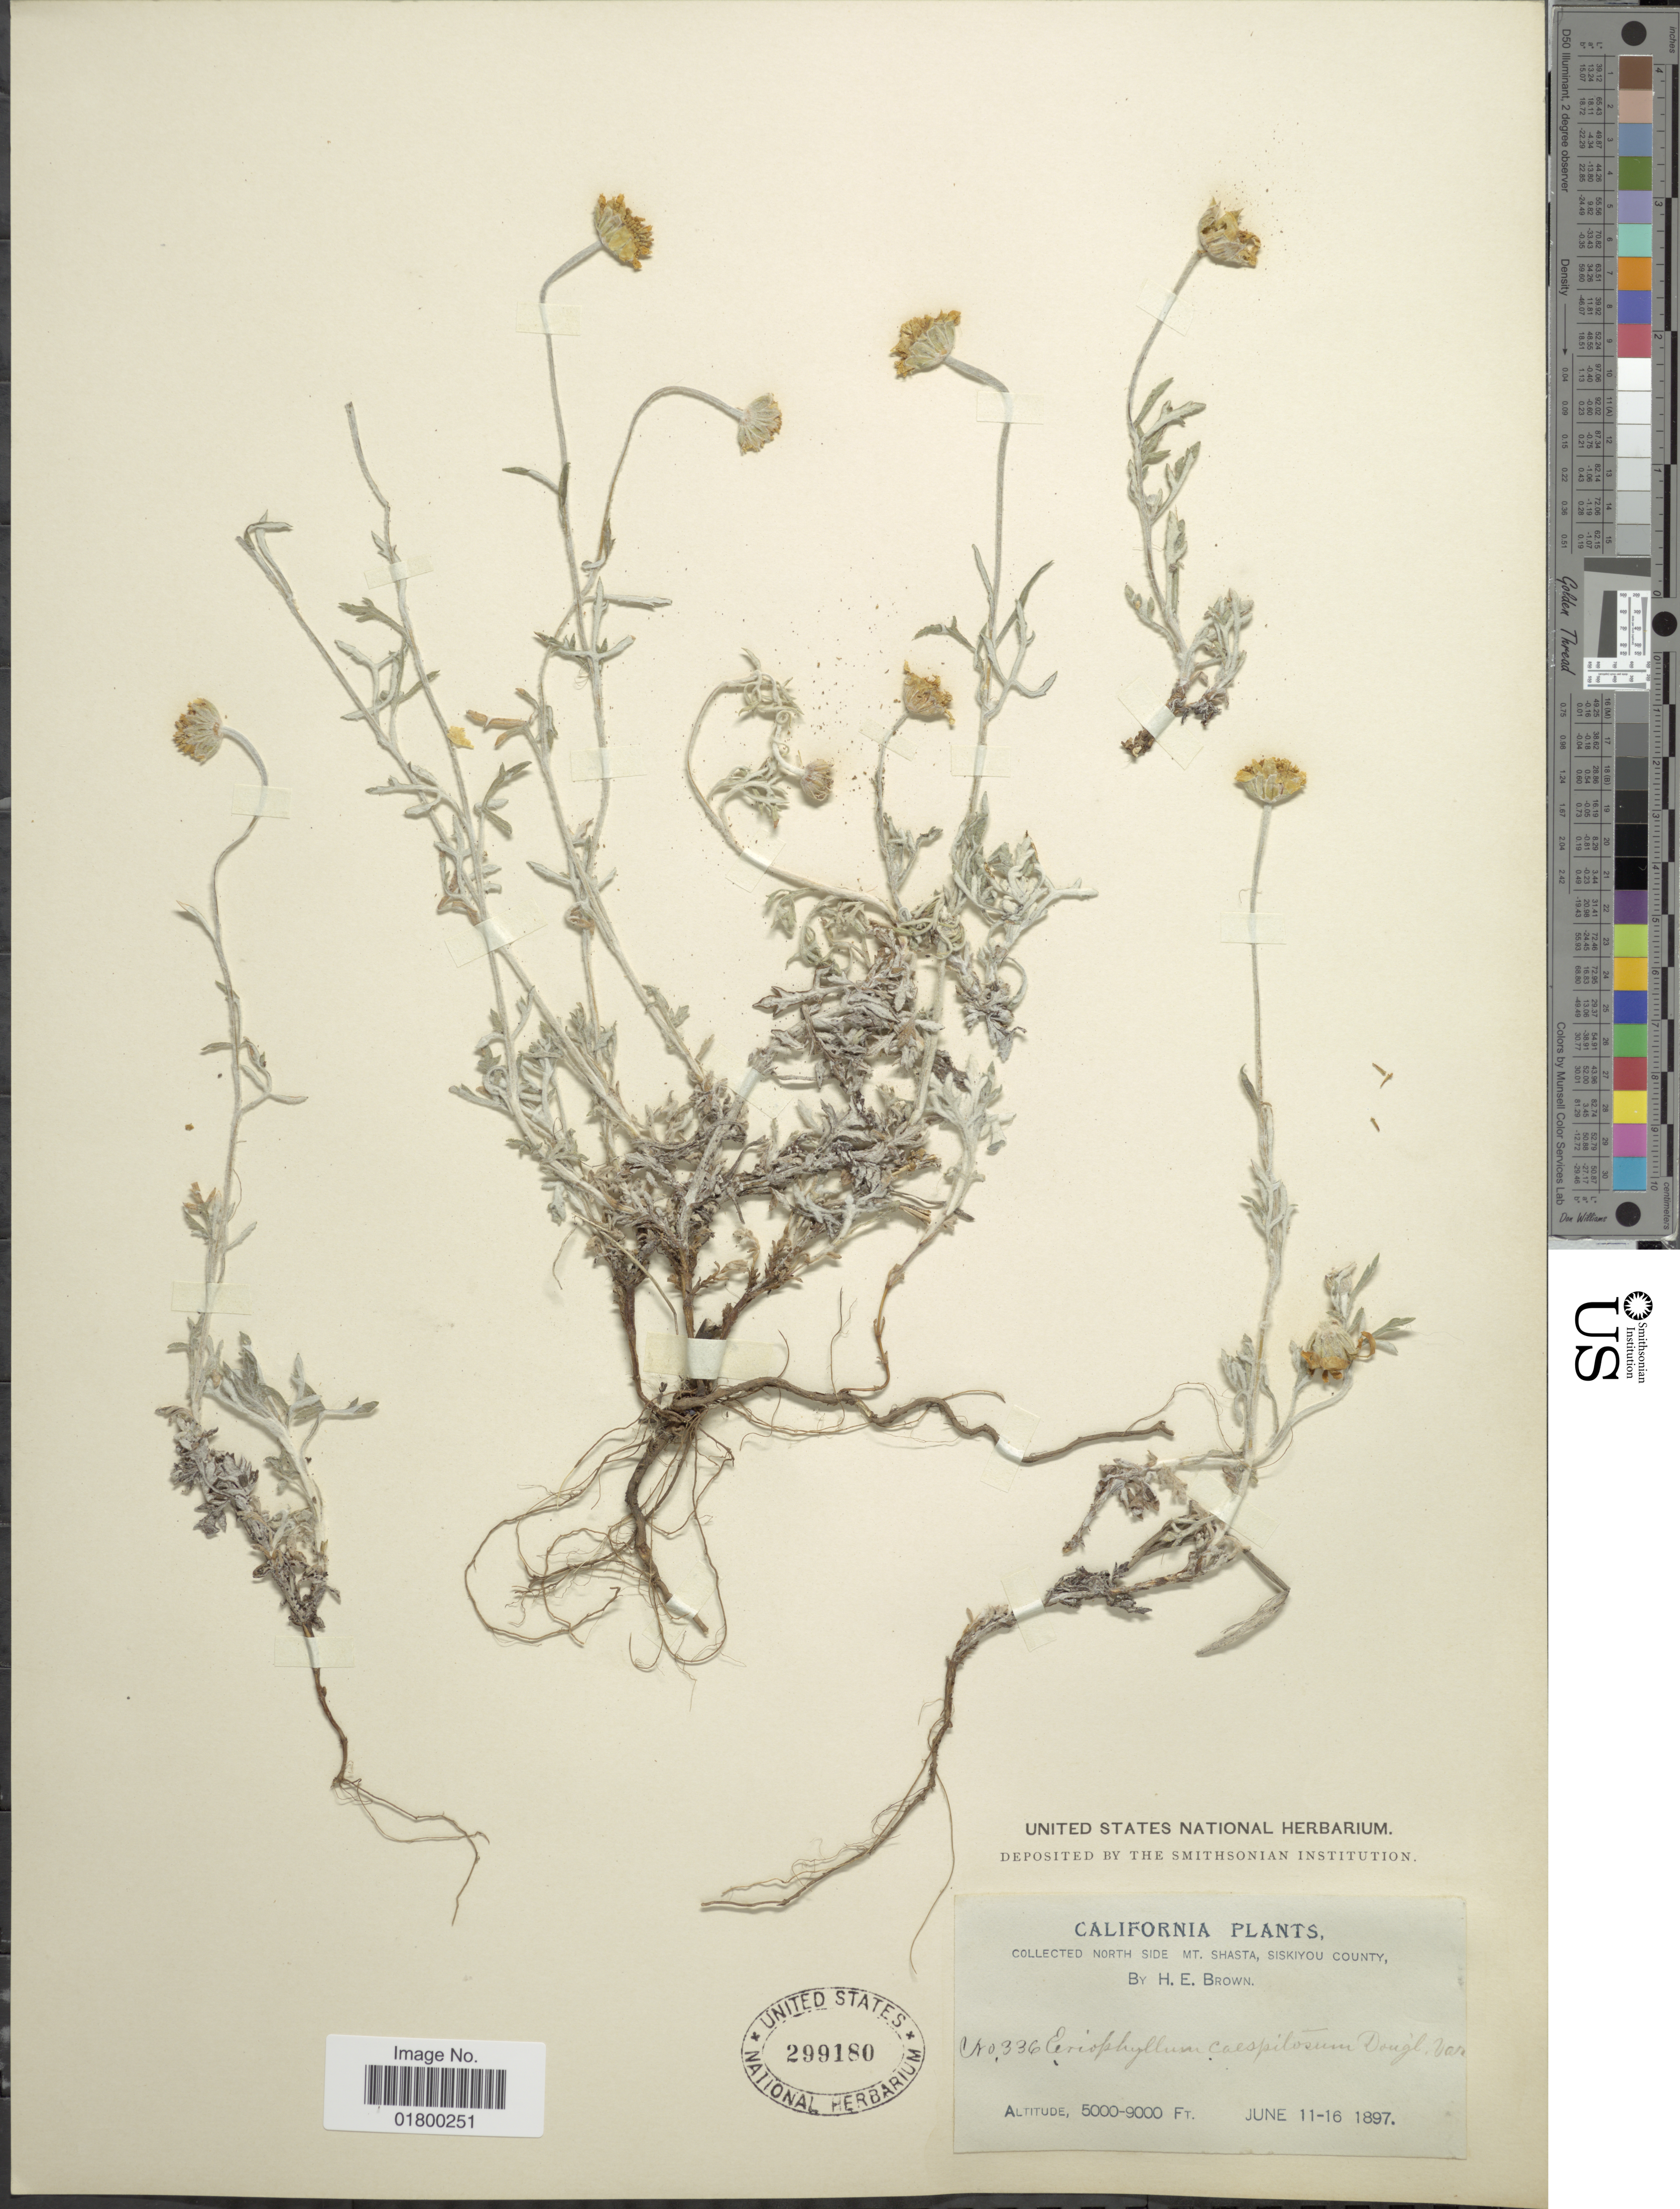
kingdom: Plantae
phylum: Tracheophyta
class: Magnoliopsida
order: Asterales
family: Asteraceae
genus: Eriophyllum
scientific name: Eriophyllum lanatum var. achillioides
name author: (DC.) Jeps.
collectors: H. E. Brown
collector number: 336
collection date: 1897-06-11/1897-06-16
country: United States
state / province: California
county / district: Siskiyou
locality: North Side Mt. Shasta, Siskiyou County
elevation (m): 1524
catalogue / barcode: US 299180